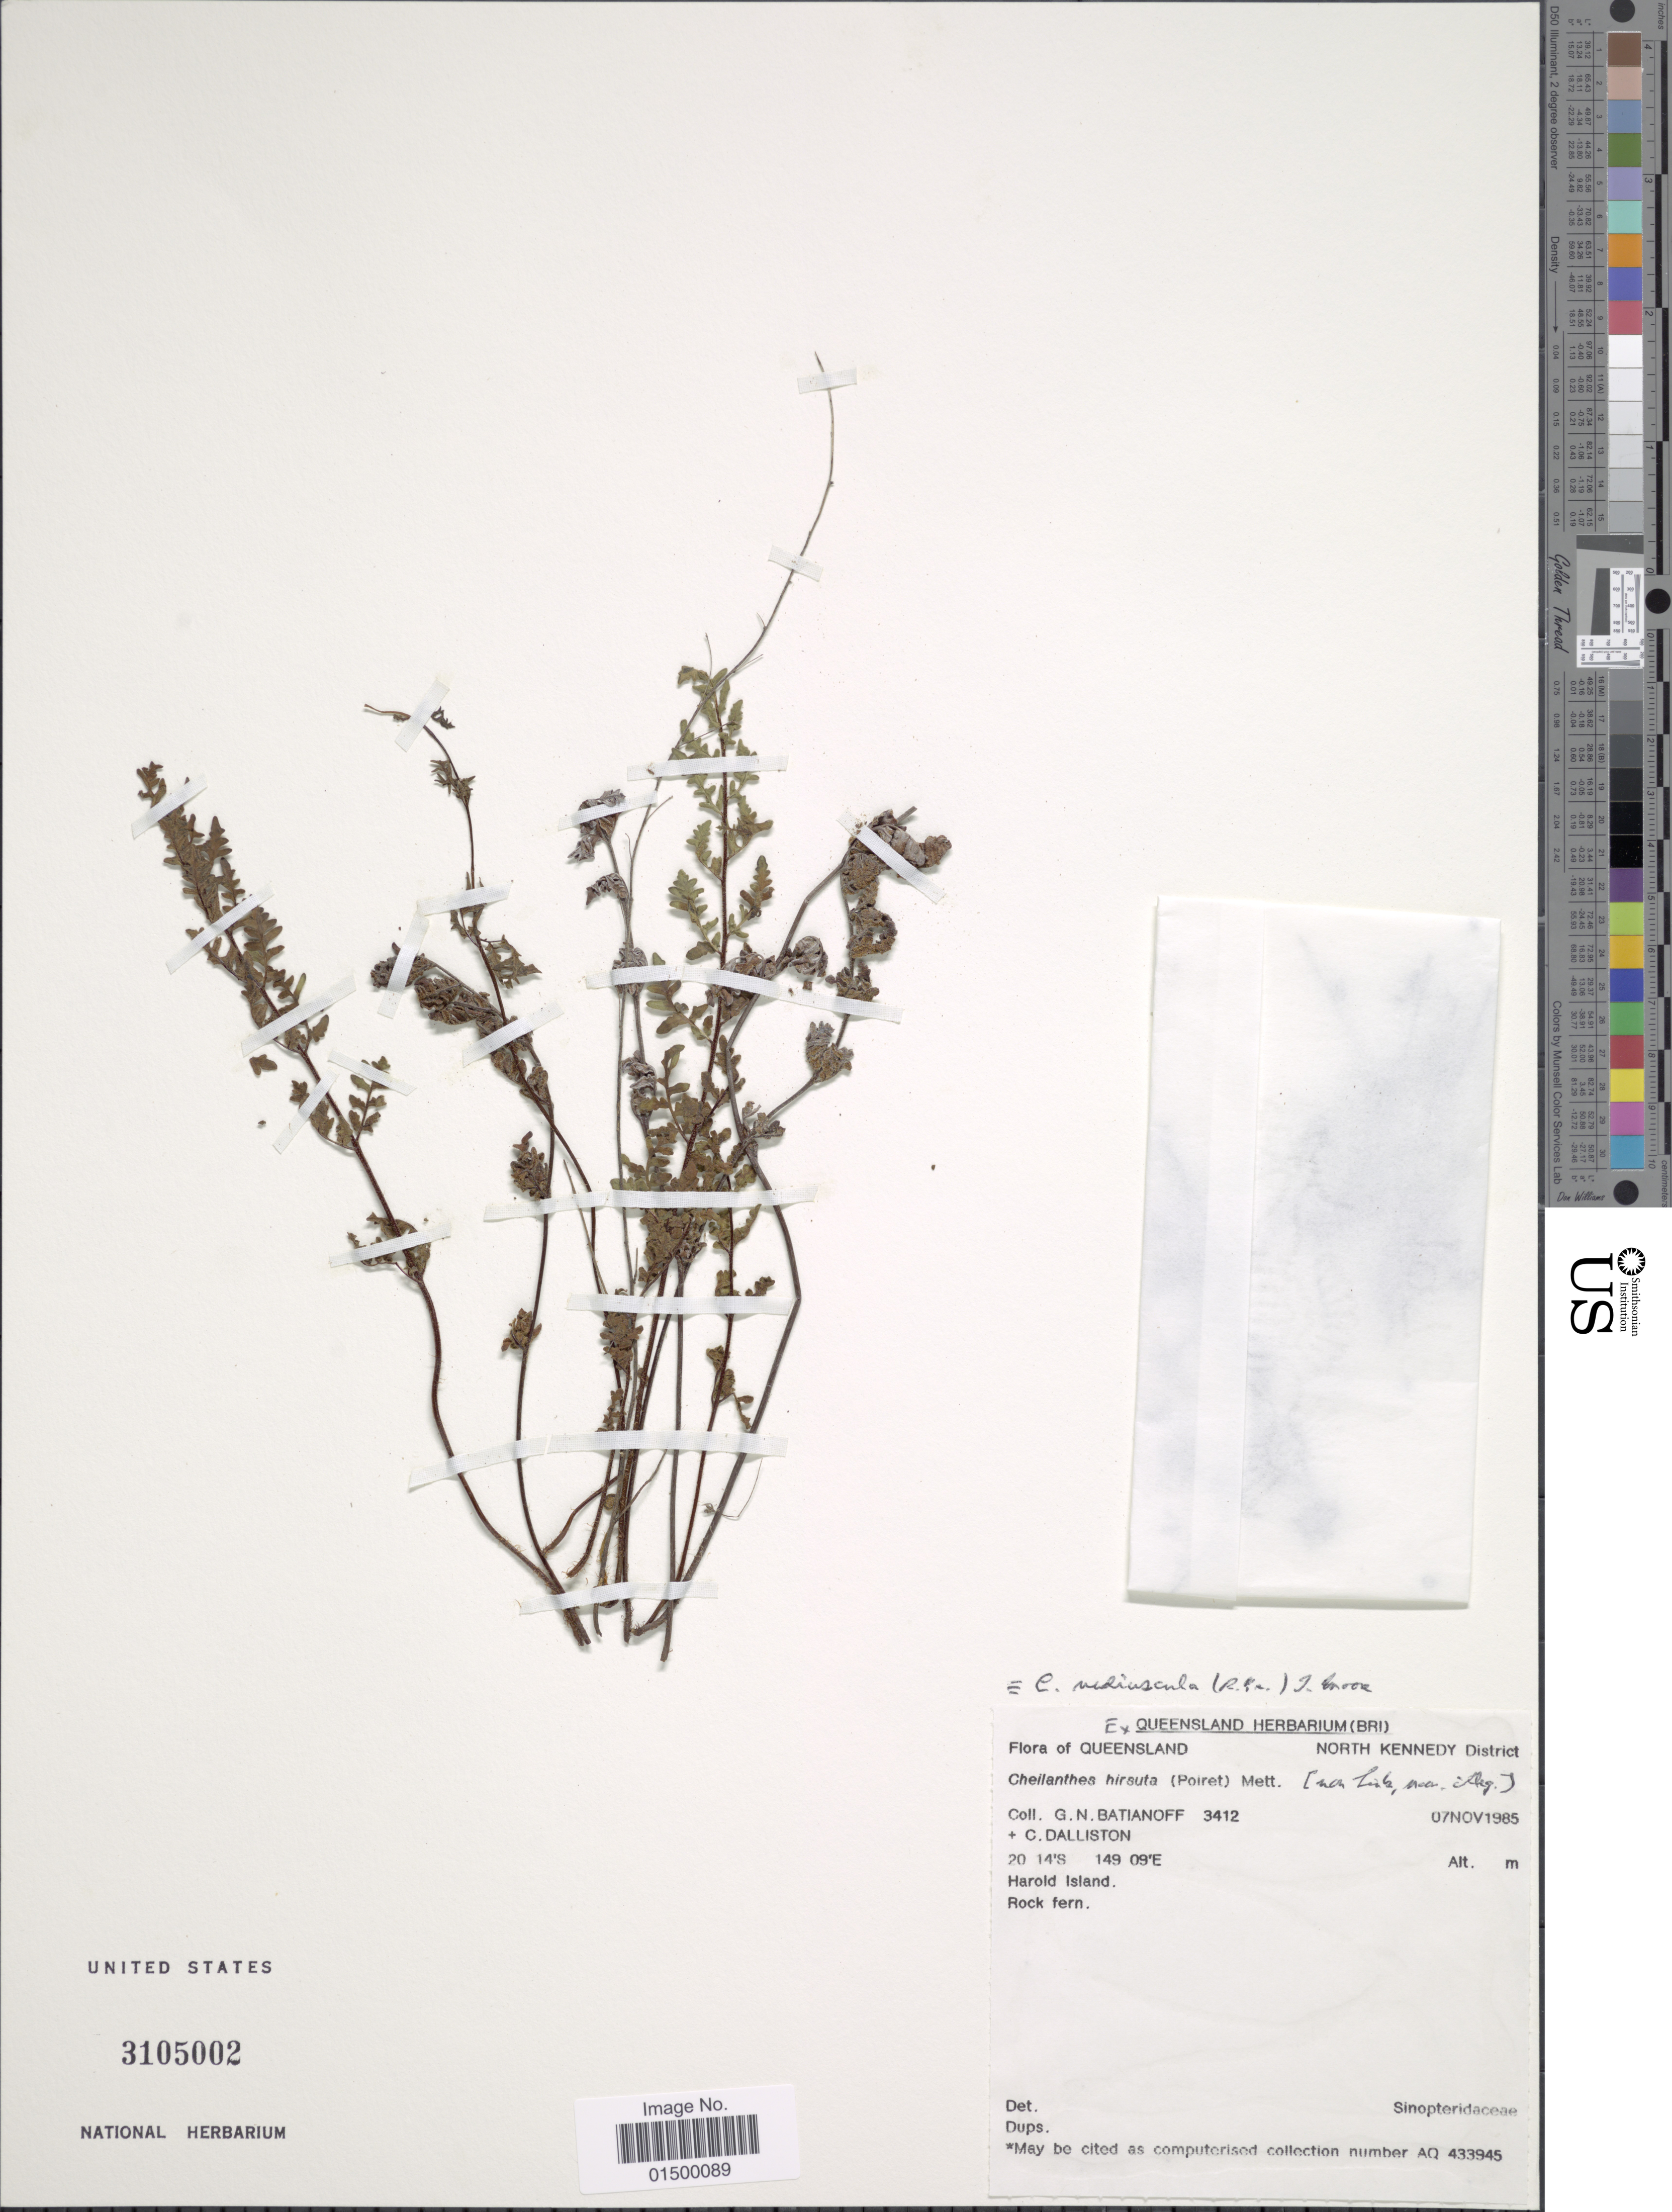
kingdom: Plantae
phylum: Tracheophyta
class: Polypodiopsida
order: Polypodiales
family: Pteridaceae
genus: Cheilanthes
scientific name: Cheilanthes nudiuscula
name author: (R. Br.) T. Moore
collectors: G. Batianoff & C. Dalliston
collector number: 3412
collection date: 1985-11-07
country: Australia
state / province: Queensland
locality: Queensland. North Kennedy District. Harold Island.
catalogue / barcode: US 3105002